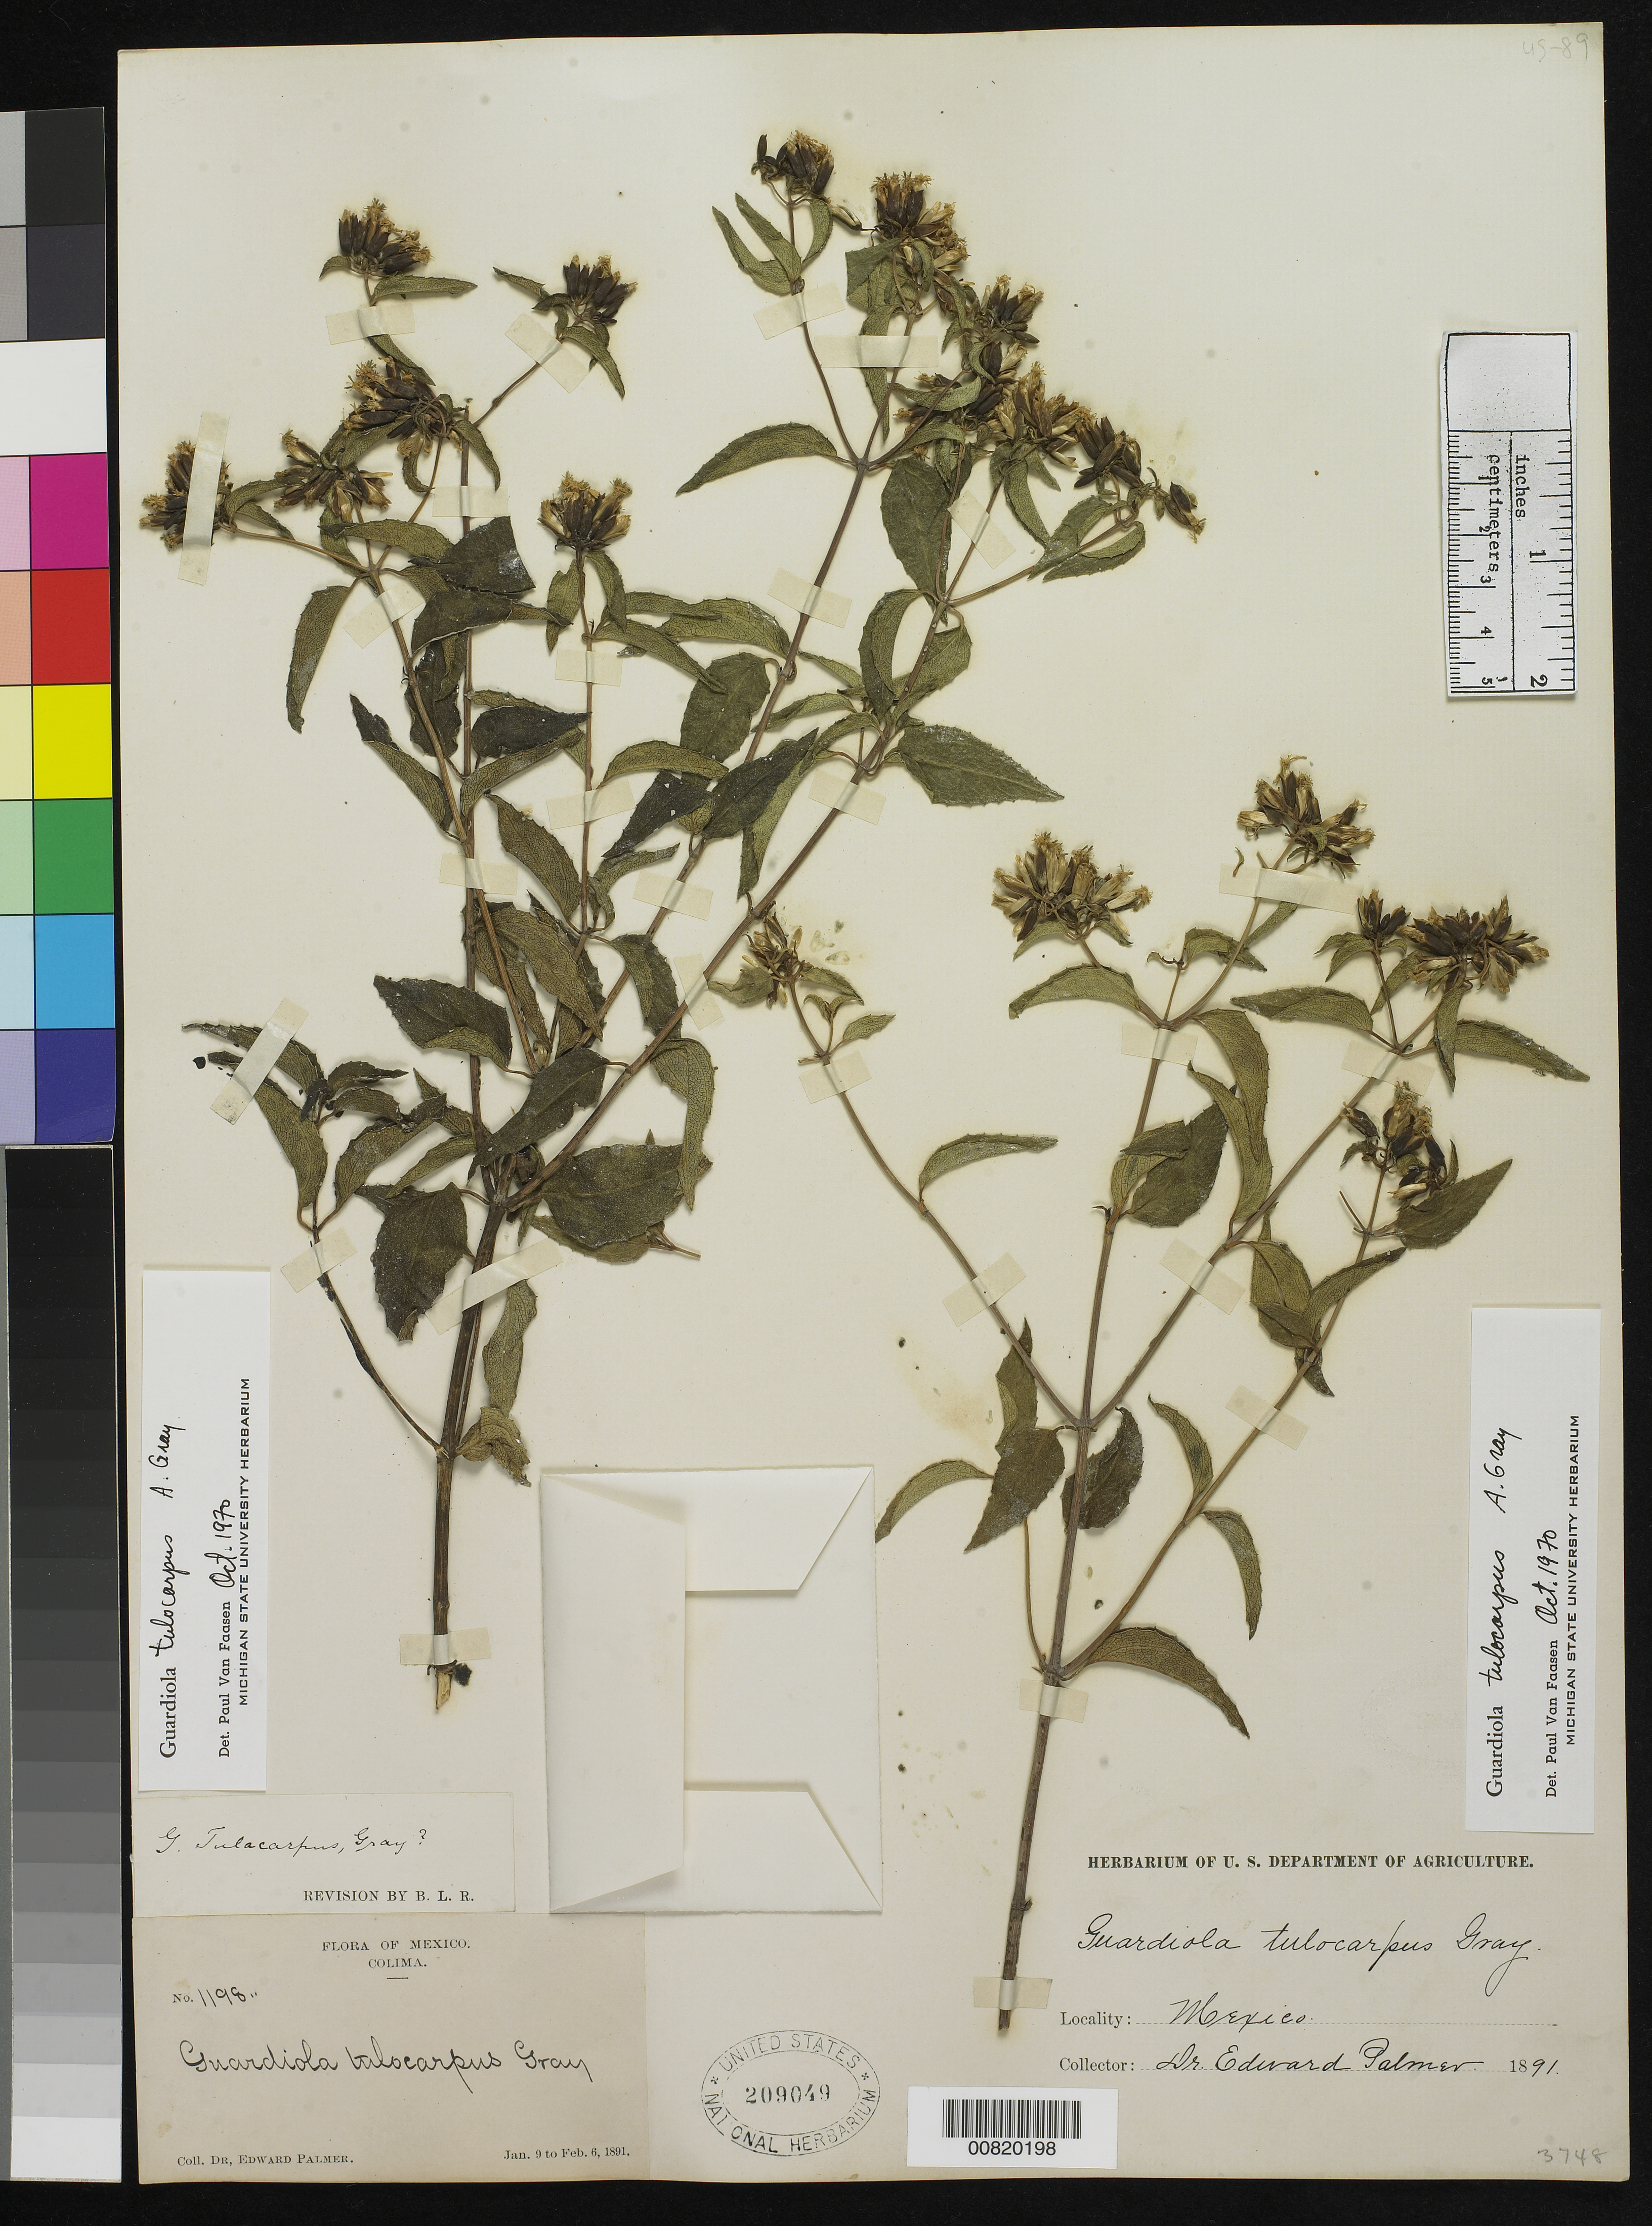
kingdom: Plantae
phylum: Tracheophyta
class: Magnoliopsida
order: Asterales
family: Asteraceae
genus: Guardiola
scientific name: Guardiola tulocarpus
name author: A. Gray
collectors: E. Palmer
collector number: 1198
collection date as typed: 09 Jan 1891 to 06 Feb 1891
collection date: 1891-01-09/1891-02-06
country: Mexico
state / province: Colima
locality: Colima.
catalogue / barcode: US 209049